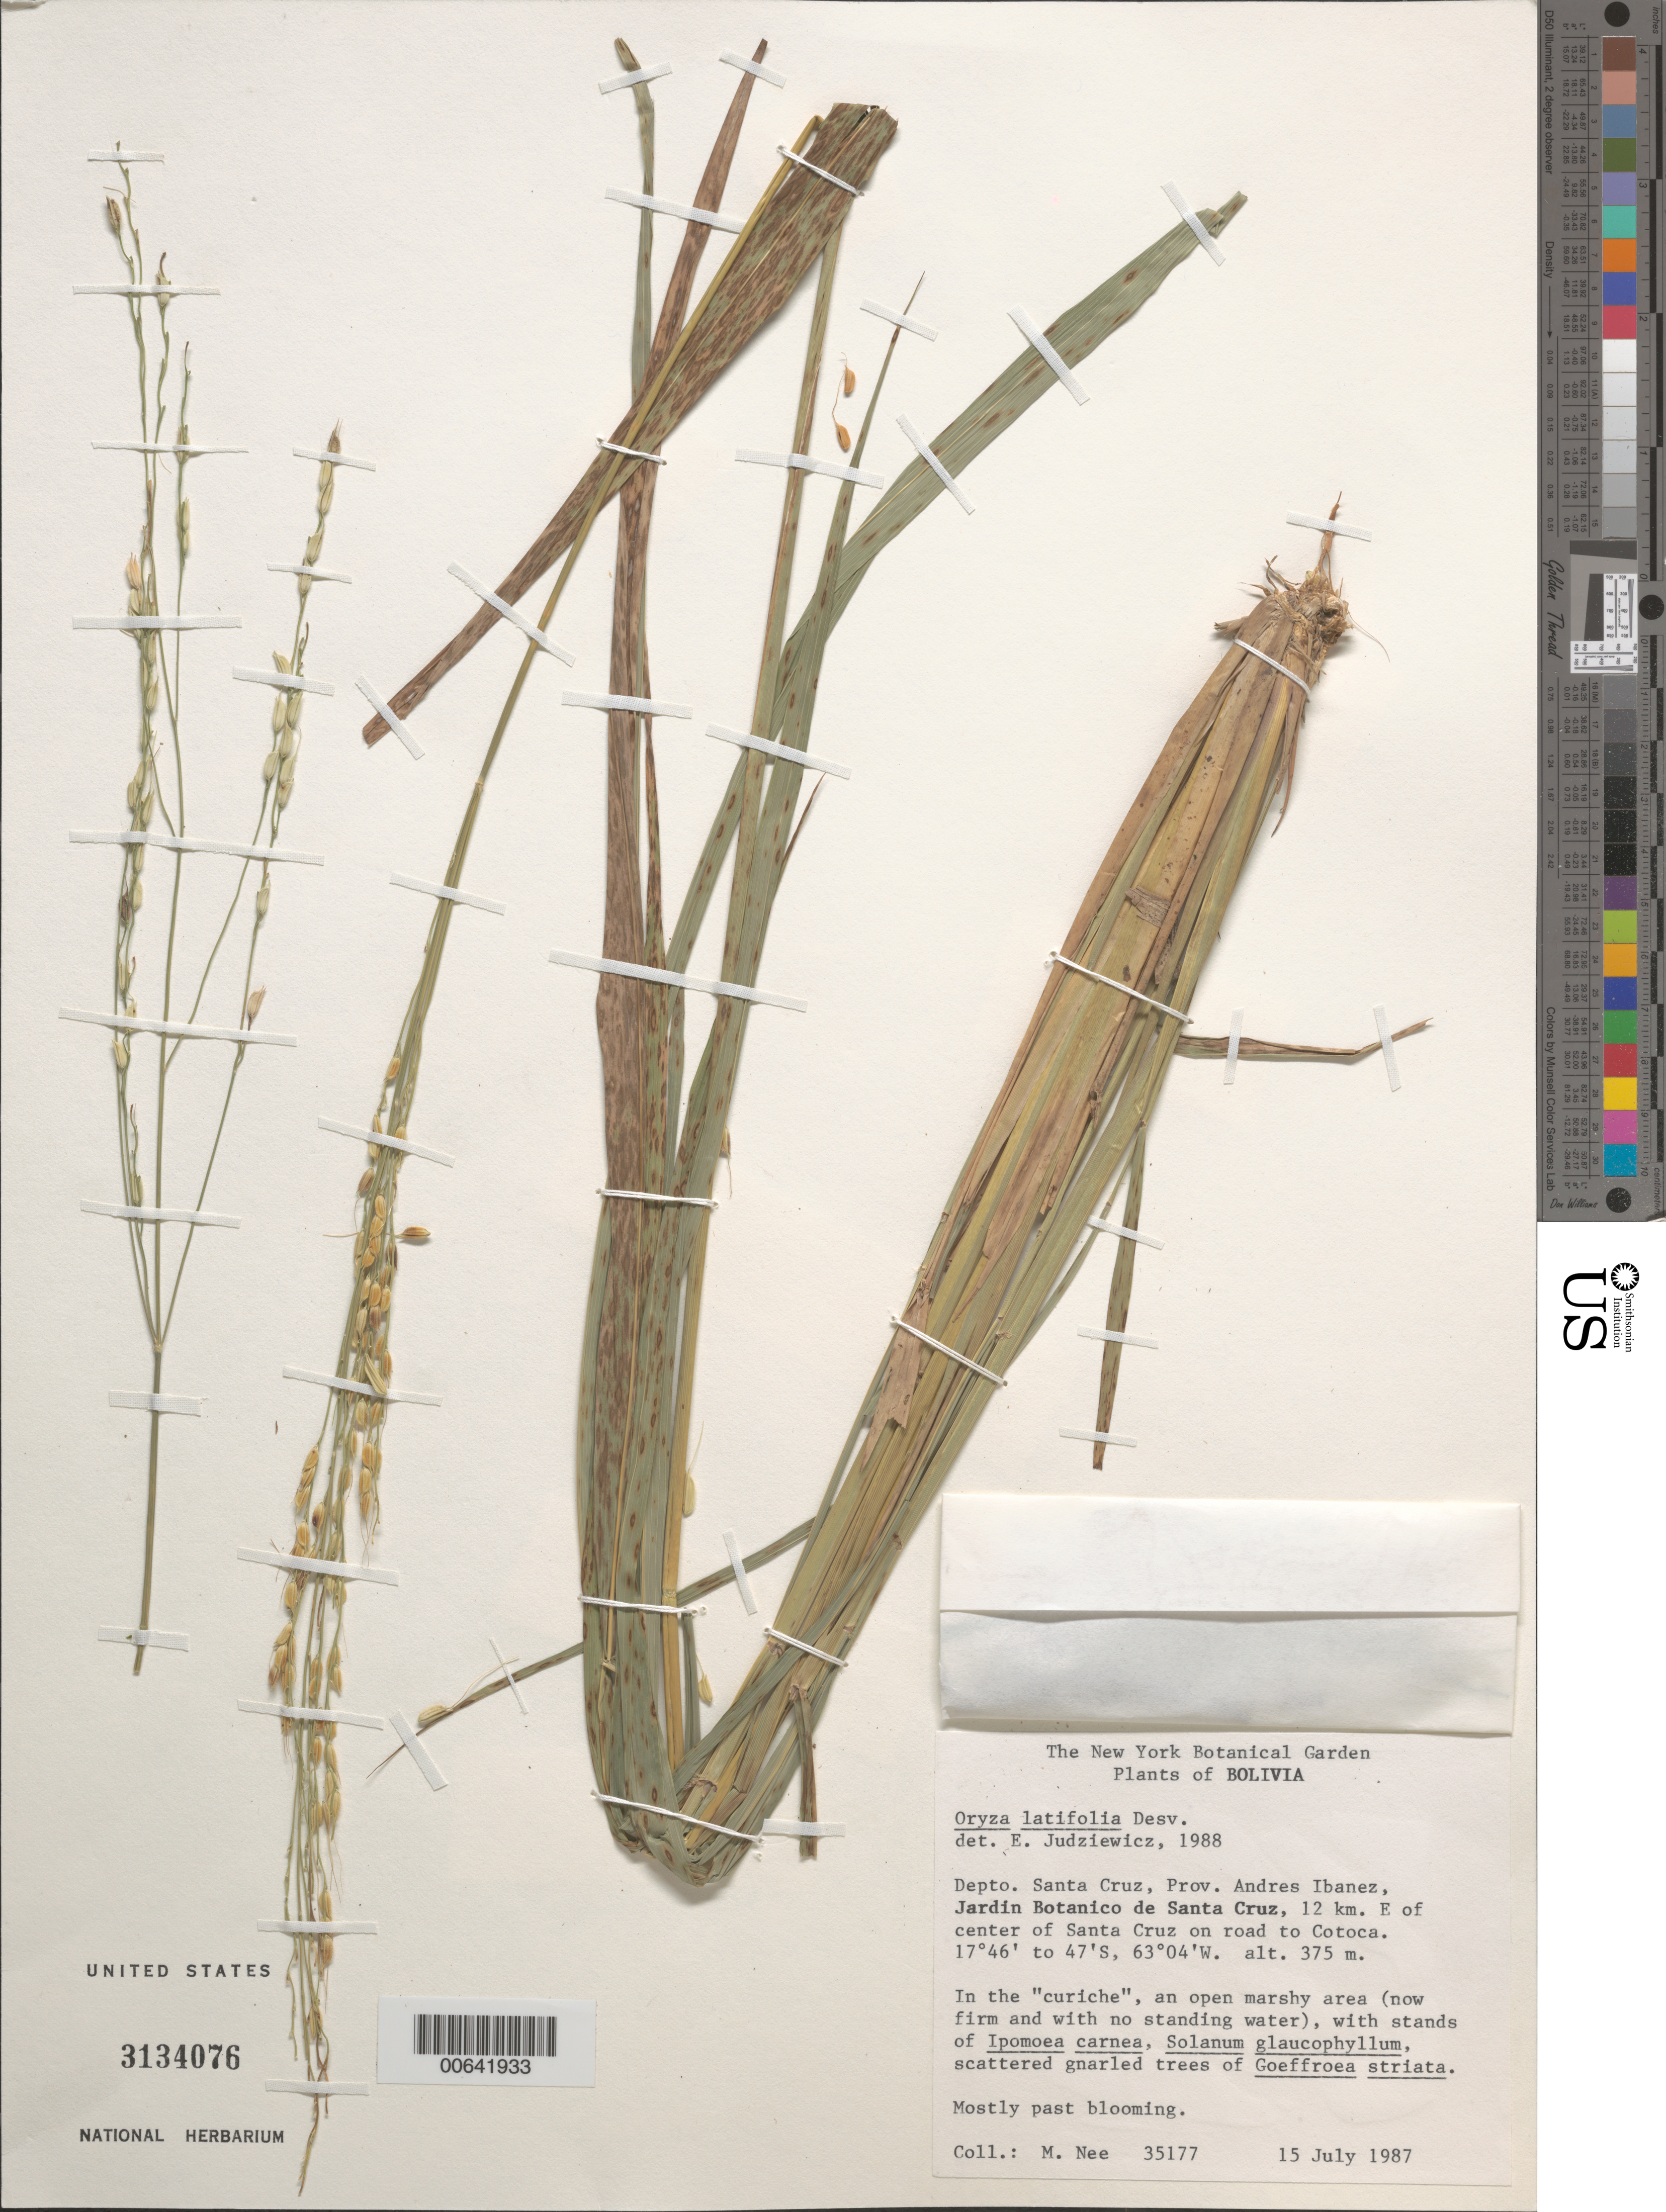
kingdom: Plantae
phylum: Tracheophyta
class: Liliopsida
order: Poales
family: Poaceae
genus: Oryza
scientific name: Oryza latifolia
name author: Desv.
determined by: Judziewicz, E. J.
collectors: M. Nee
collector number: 35177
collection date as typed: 15 Jul 1987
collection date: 1987-07-15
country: Bolivia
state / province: Santa Cruz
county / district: Andrés Ibáñez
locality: Jardín Botánico de Santa Cruz, 12 km al E en la ruta Santa Cruz - Cotoca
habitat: Borde de El Curichi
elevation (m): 375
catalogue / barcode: US 3134076